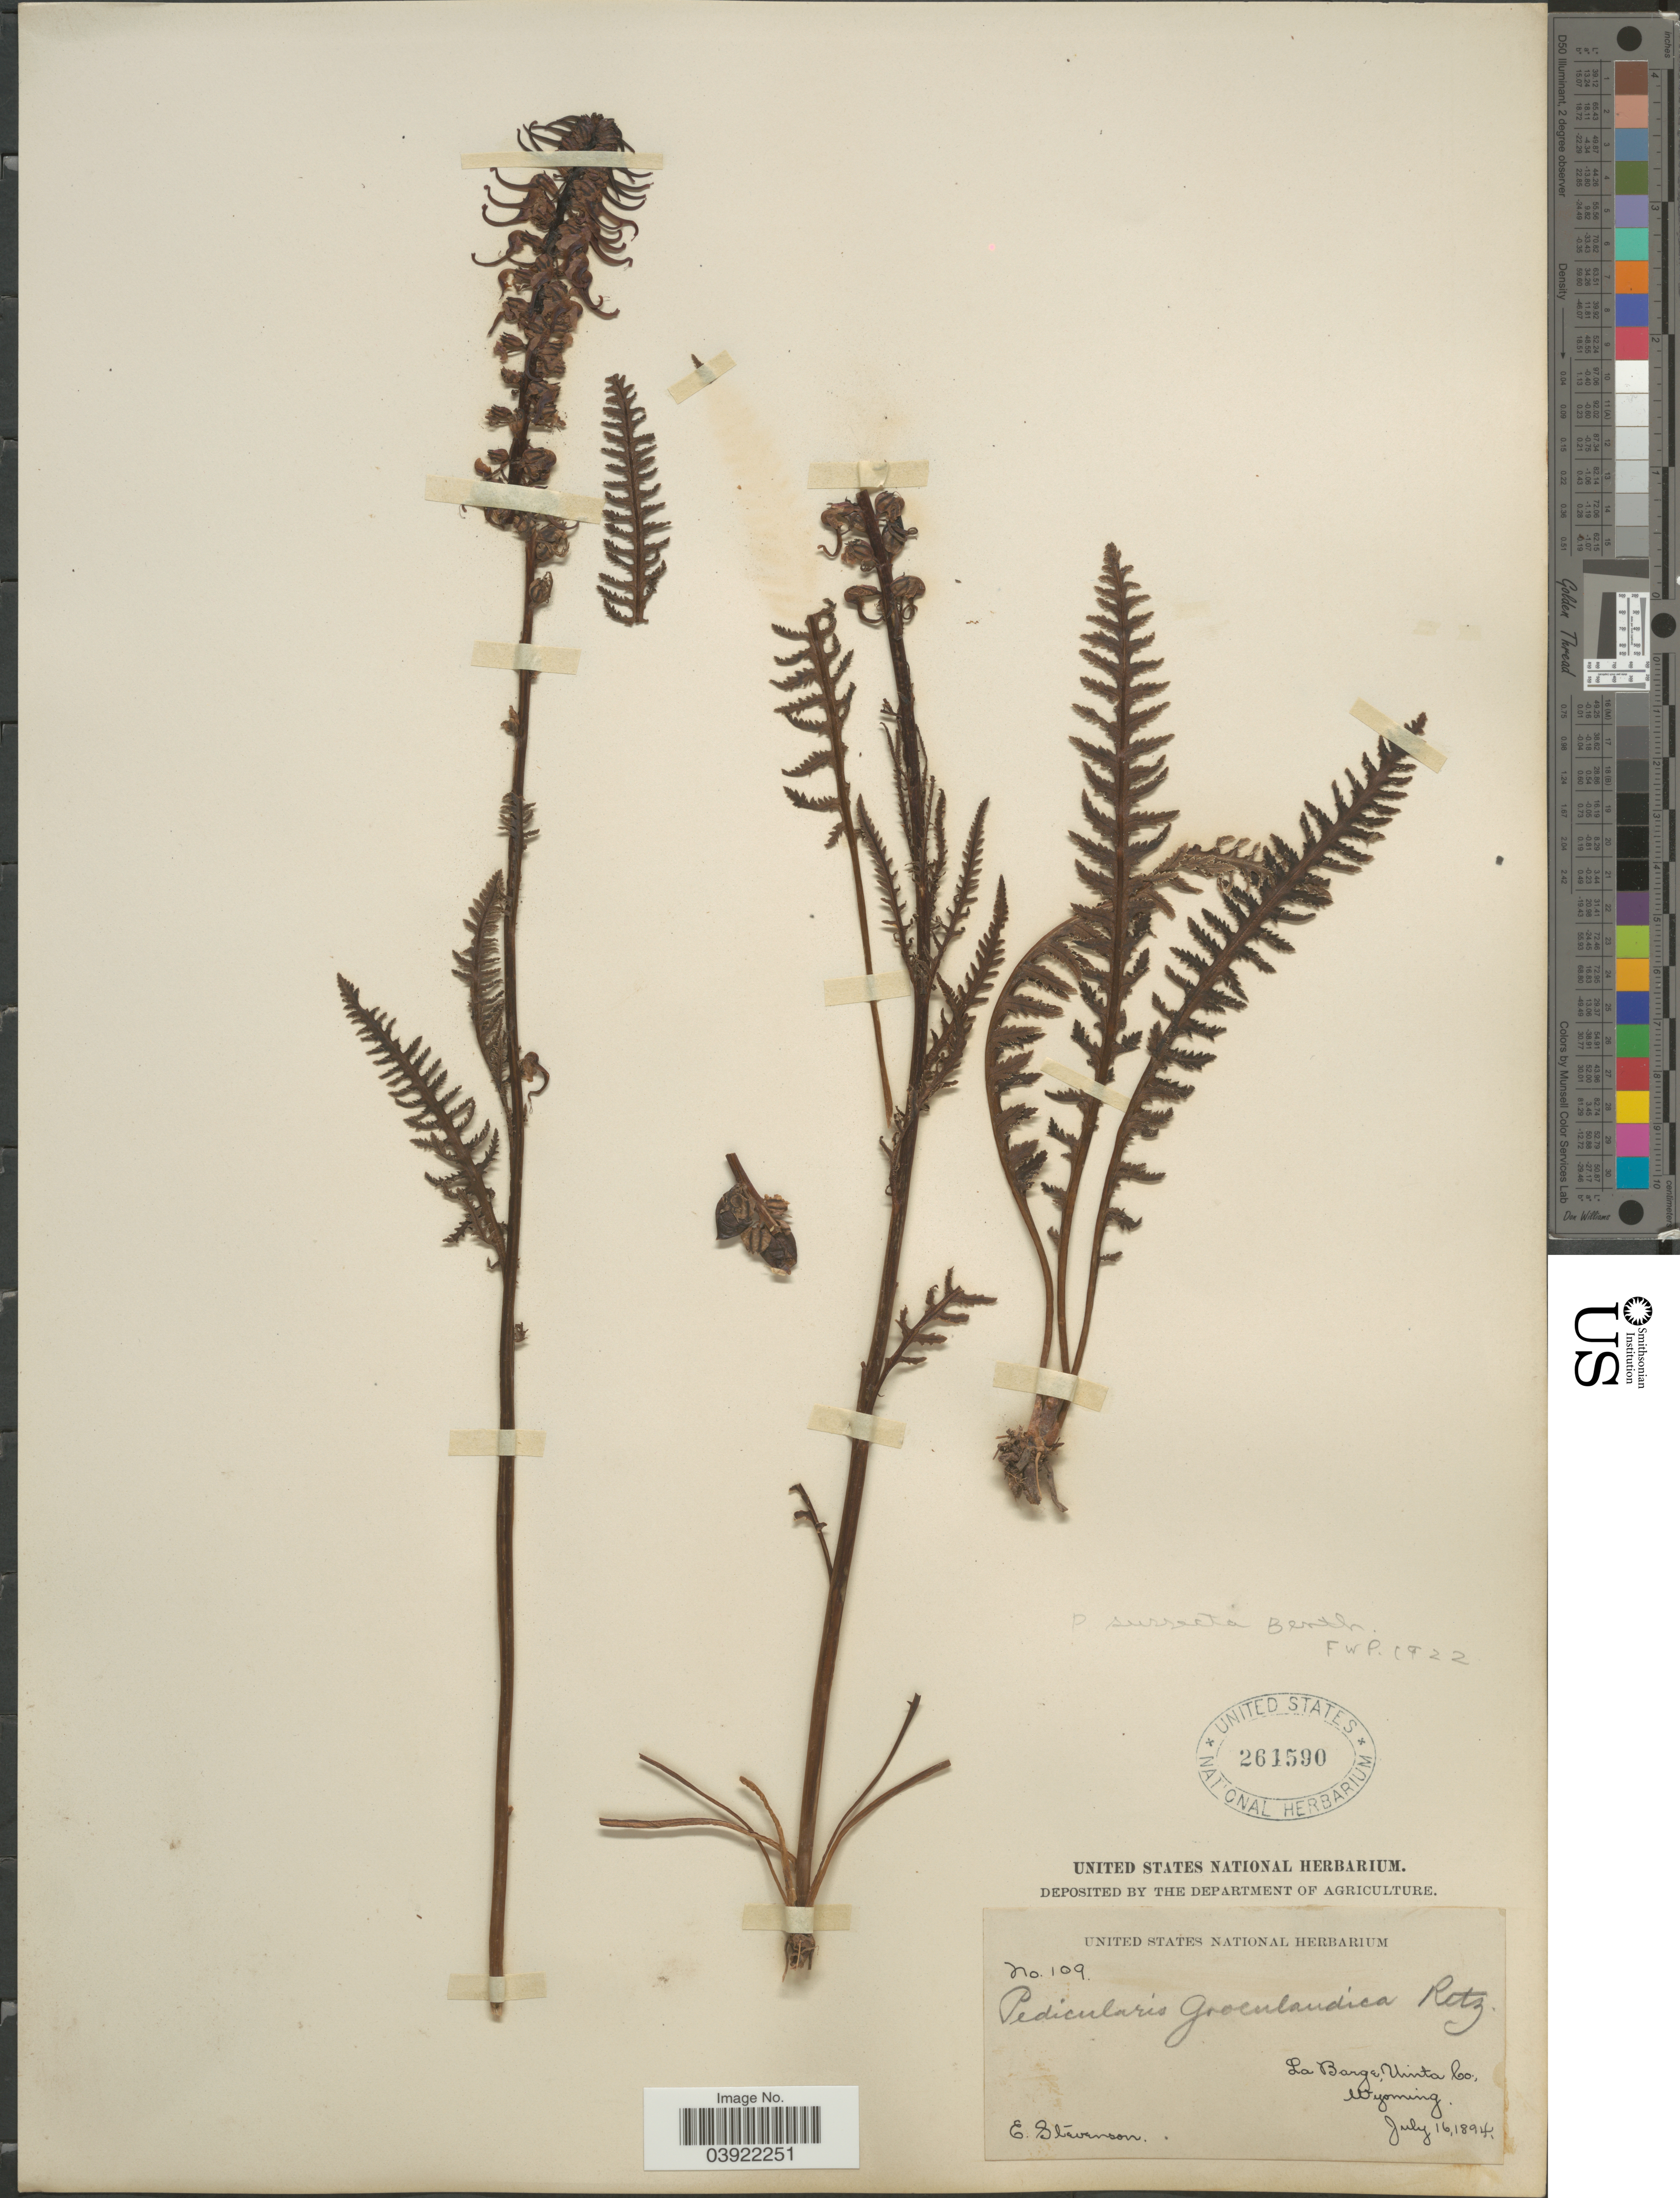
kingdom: Plantae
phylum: Tracheophyta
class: Magnoliopsida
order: Lamiales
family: Orobanchaceae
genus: Pedicularis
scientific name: Pedicularis groenlandica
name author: Retz.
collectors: E. Stevenson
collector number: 109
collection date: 1894-07-16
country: United States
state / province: Wyoming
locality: La Barge, Uinta Co.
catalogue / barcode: US 261590